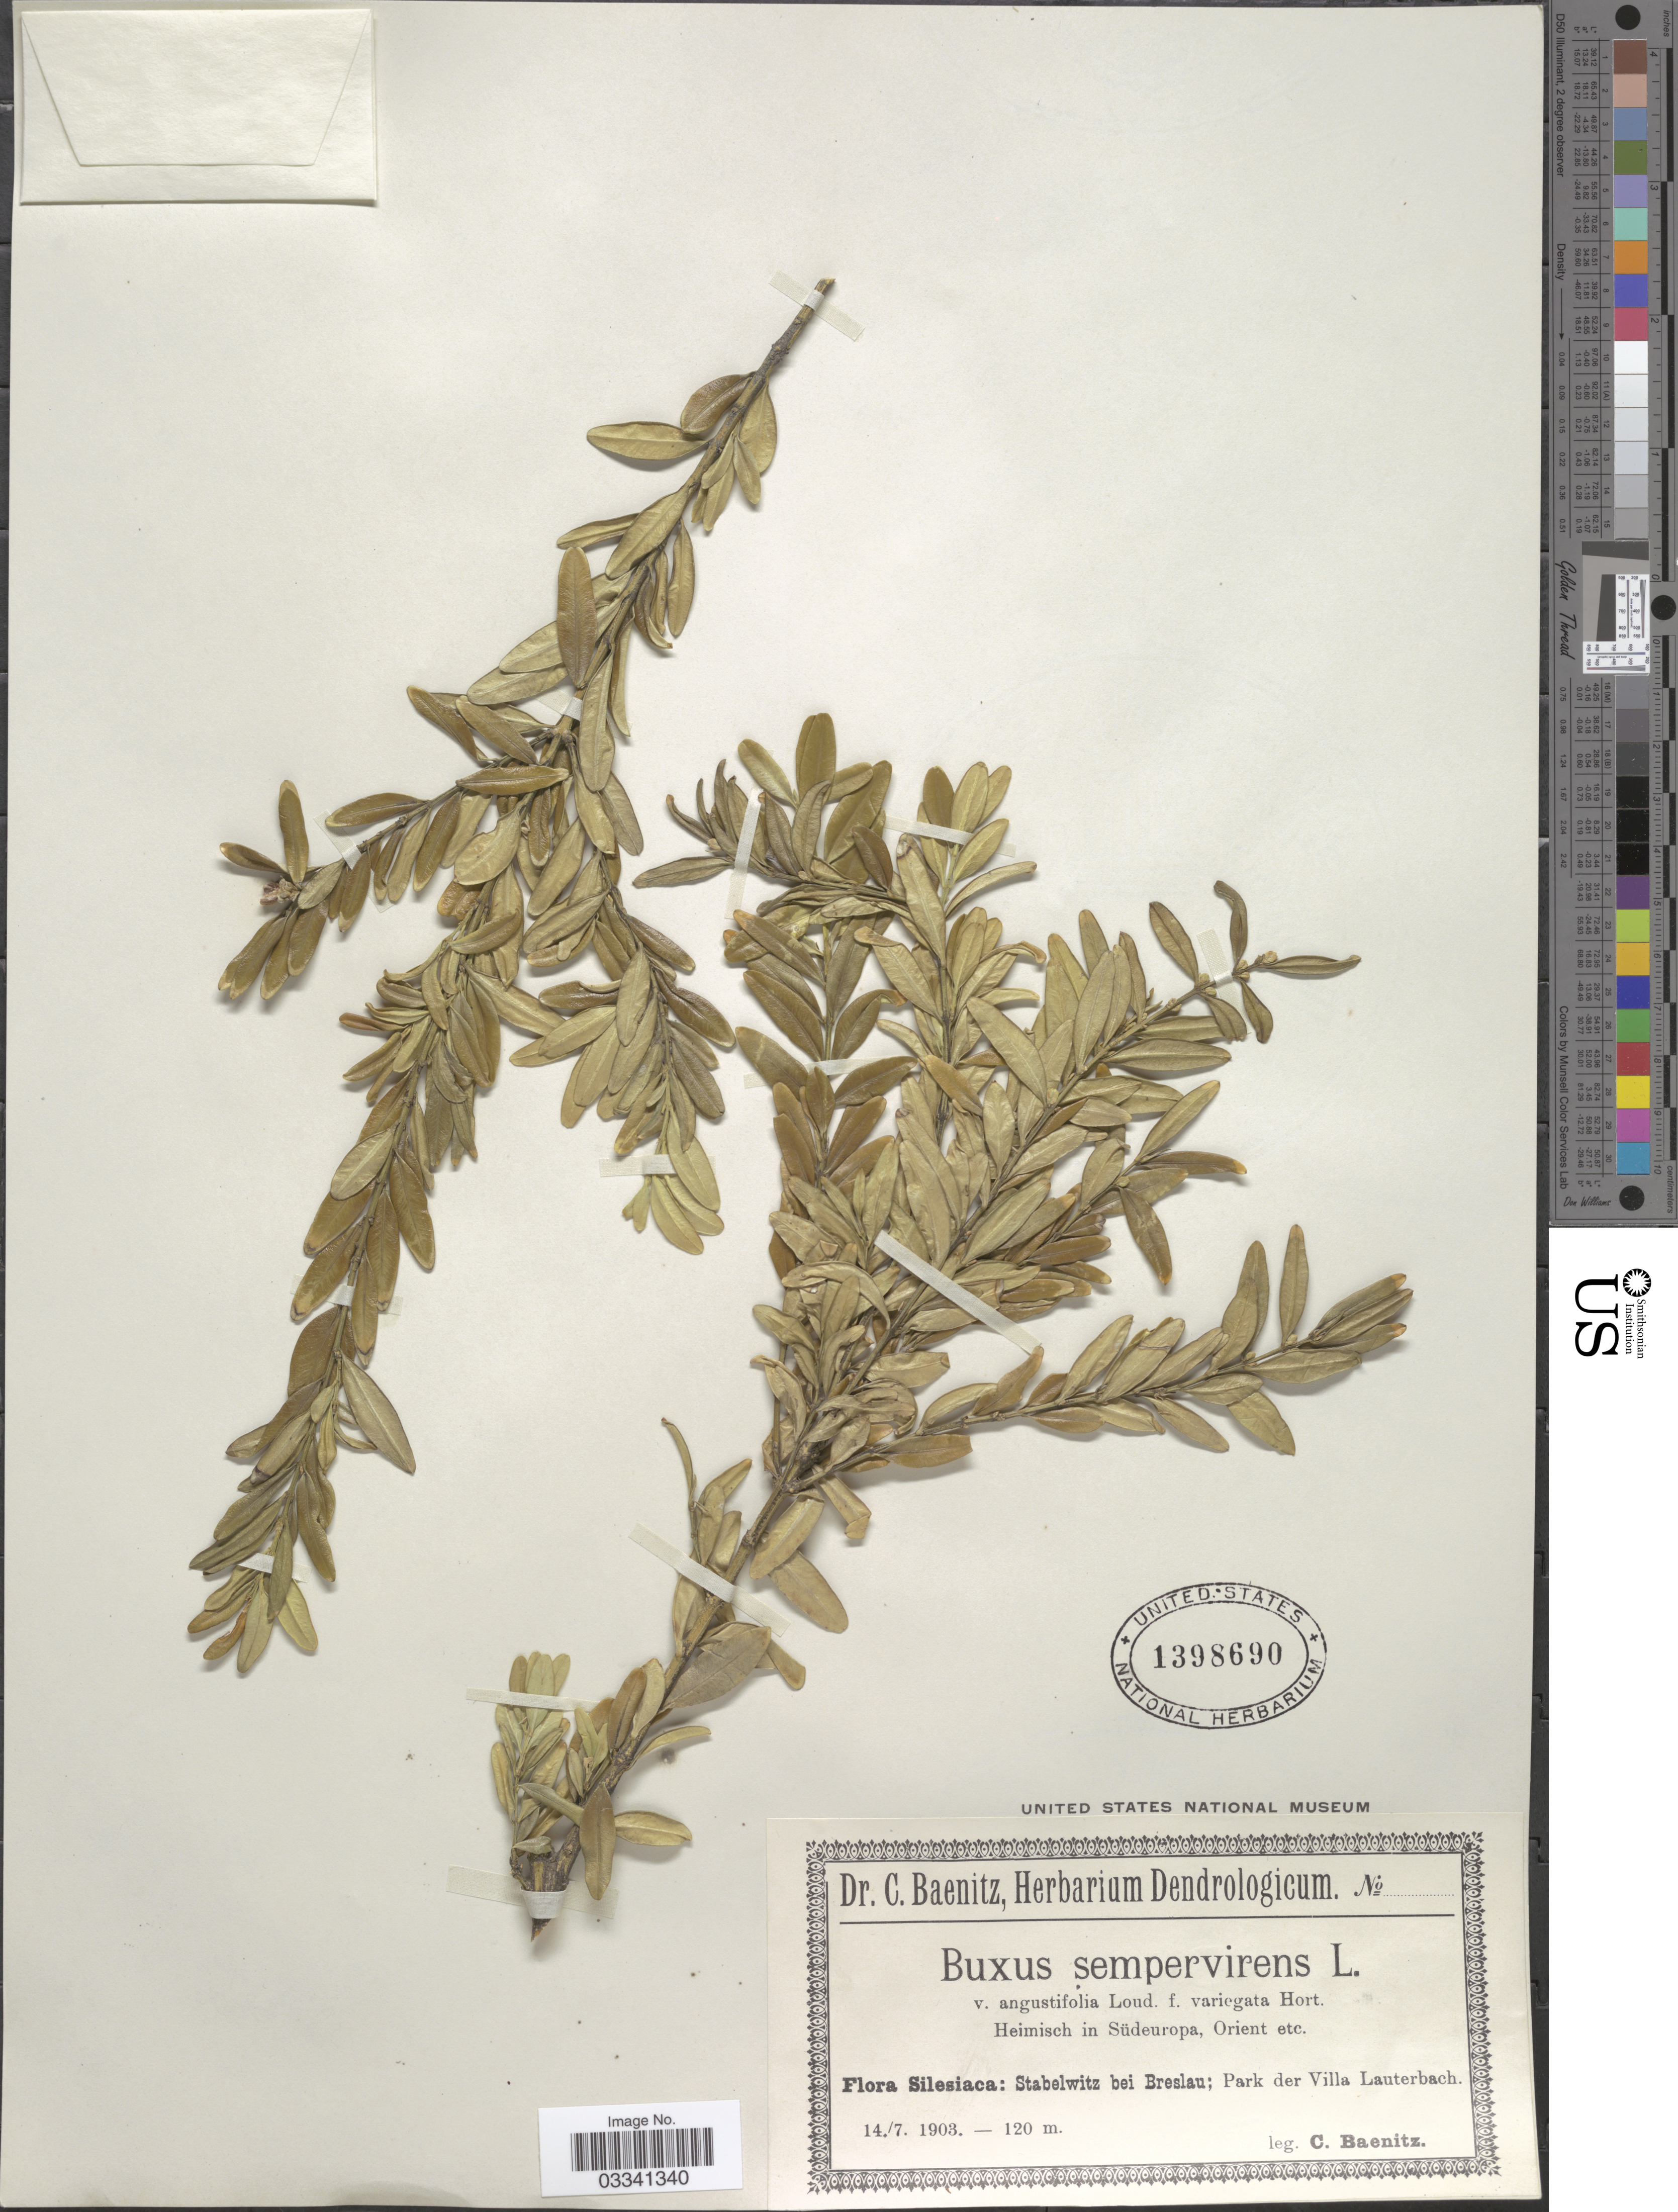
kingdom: Plantae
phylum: Tracheophyta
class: Magnoliopsida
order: Buxales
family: Buxaceae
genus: Buxus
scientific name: Buxus sempervirens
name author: L.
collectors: C. G. Baenitz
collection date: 1903-07-14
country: Poland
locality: Silesiaca: Stabelwitz bei Breslau; Park der Villa Lauterbach.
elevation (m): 120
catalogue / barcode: US 1398690